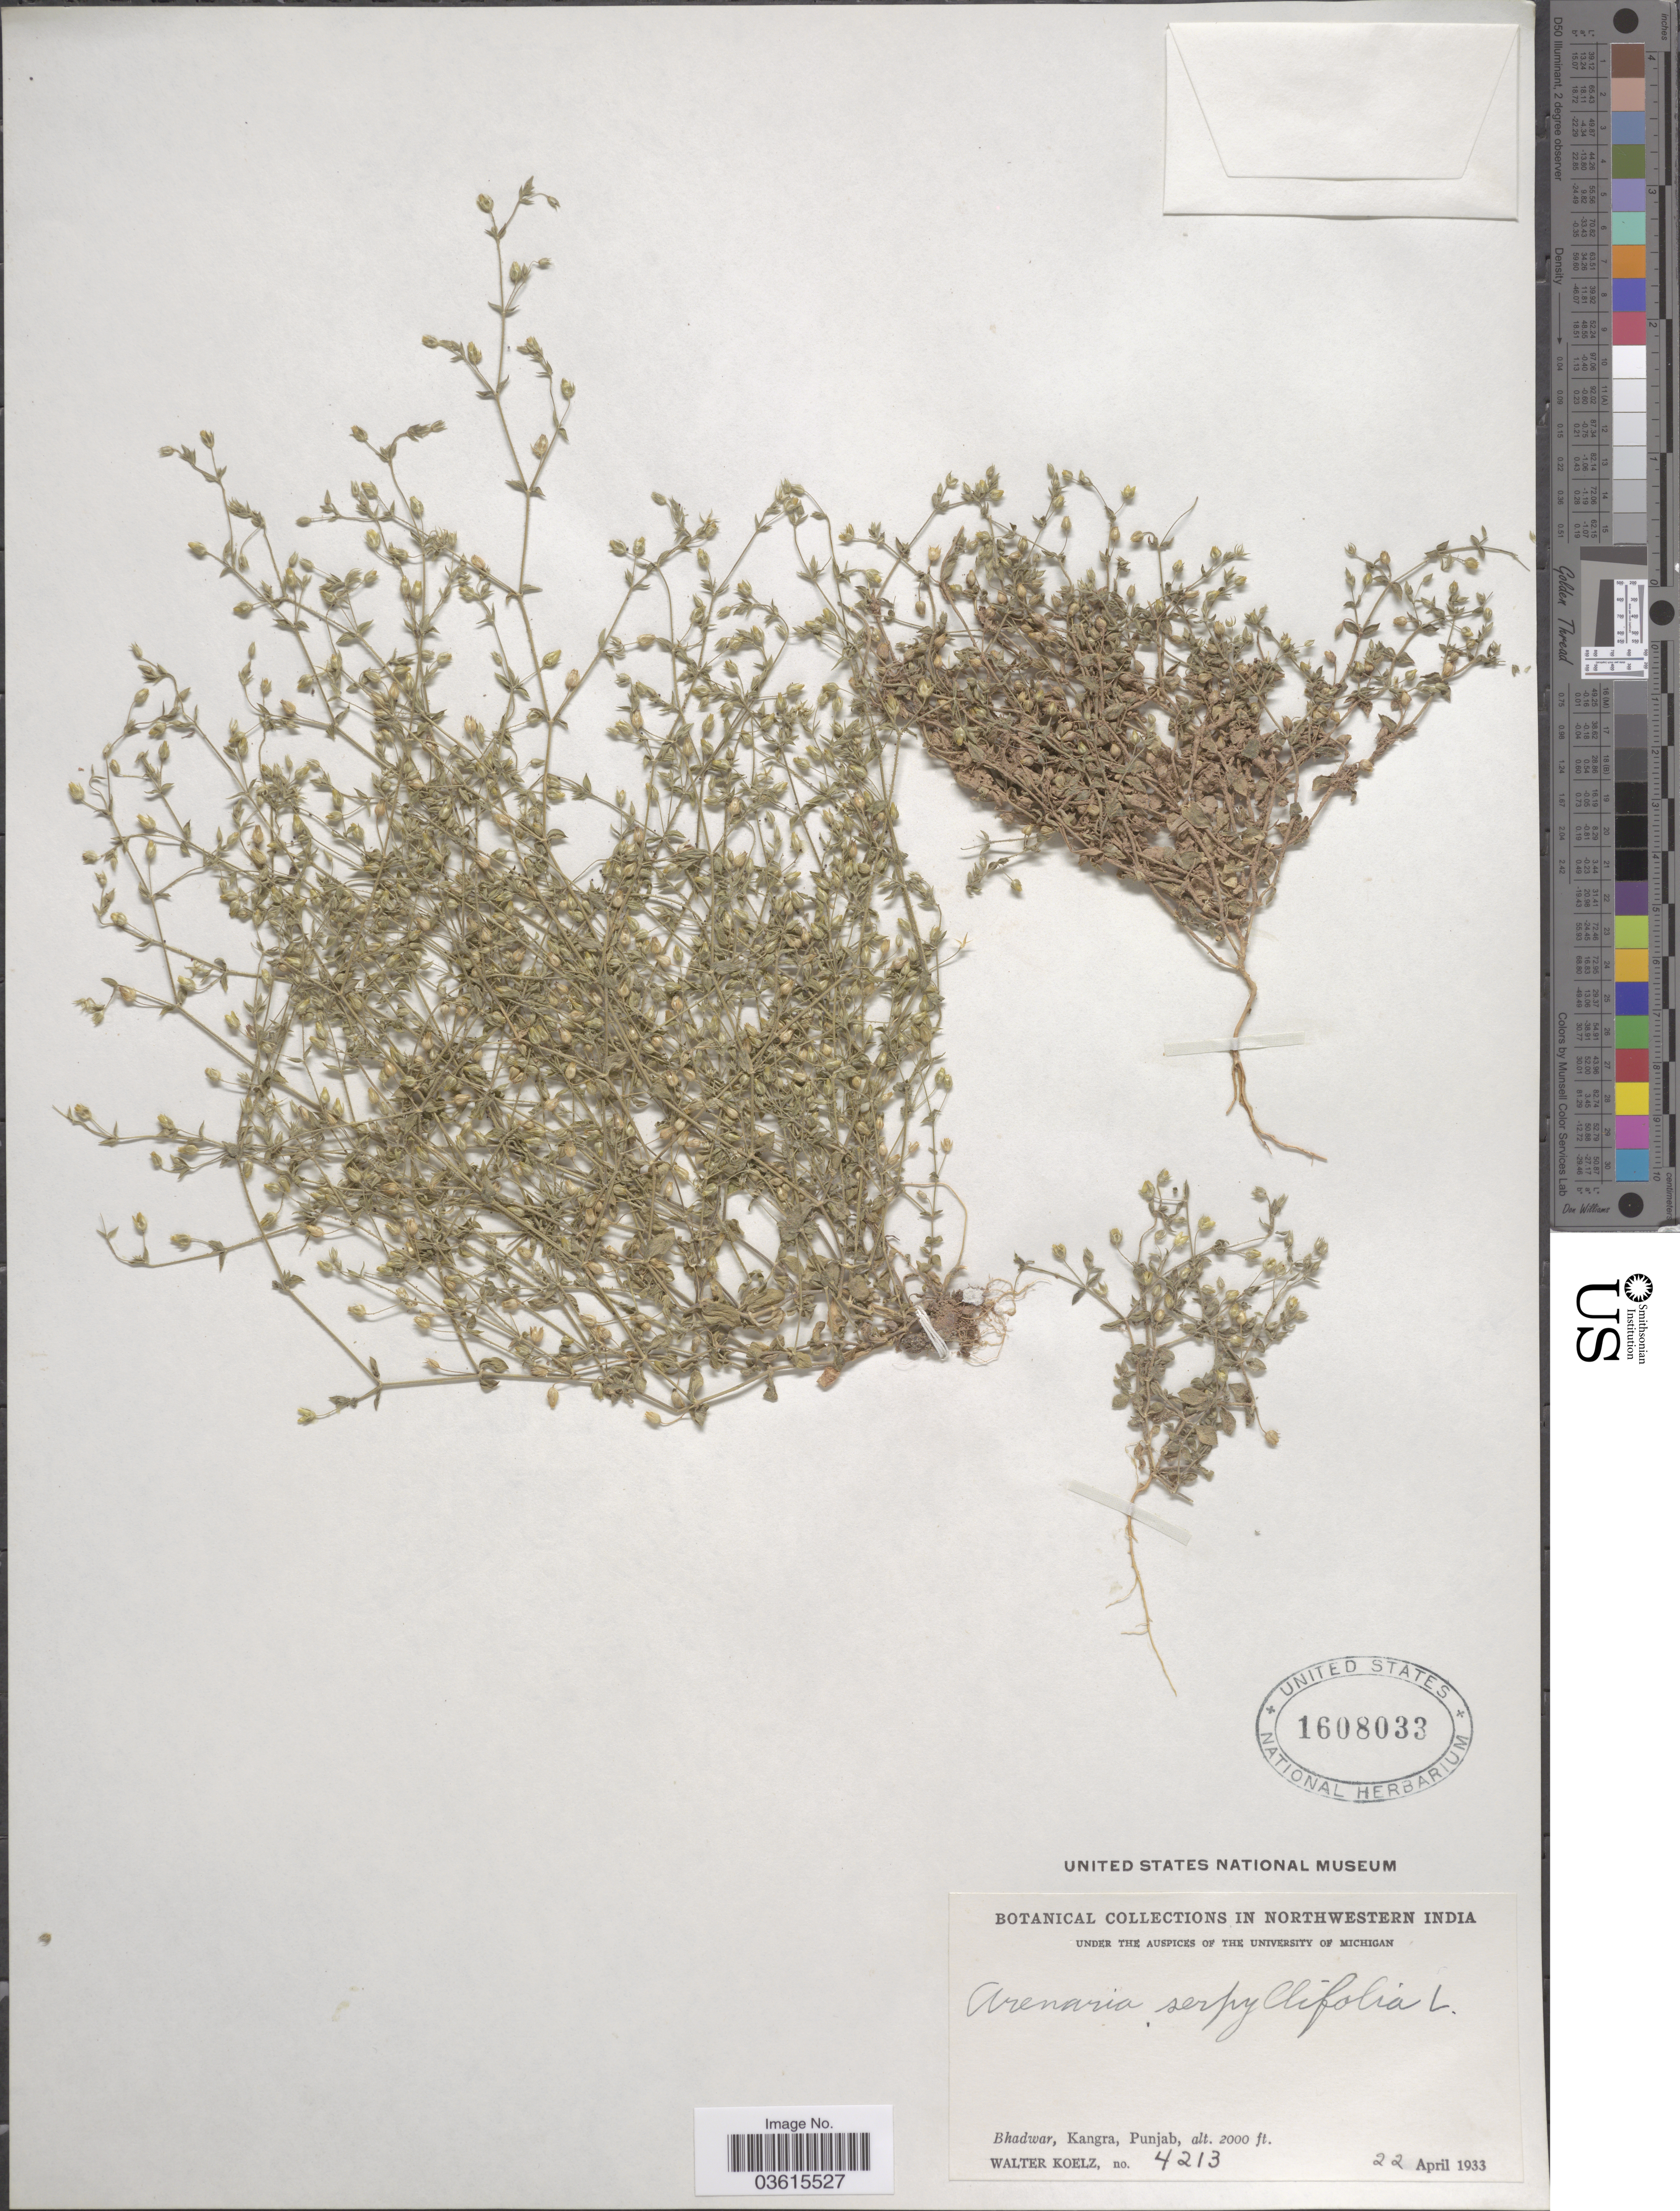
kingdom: Plantae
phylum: Tracheophyta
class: Magnoliopsida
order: Caryophyllales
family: Caryophyllaceae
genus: Arenaria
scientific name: Arenaria serpyllifolia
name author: L.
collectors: W. N. Koelz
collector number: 4213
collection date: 1933-04-22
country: India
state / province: Himachal Pradesh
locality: In northwestern India. Bhadwar, Kangra.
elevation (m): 610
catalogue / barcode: US 1608033